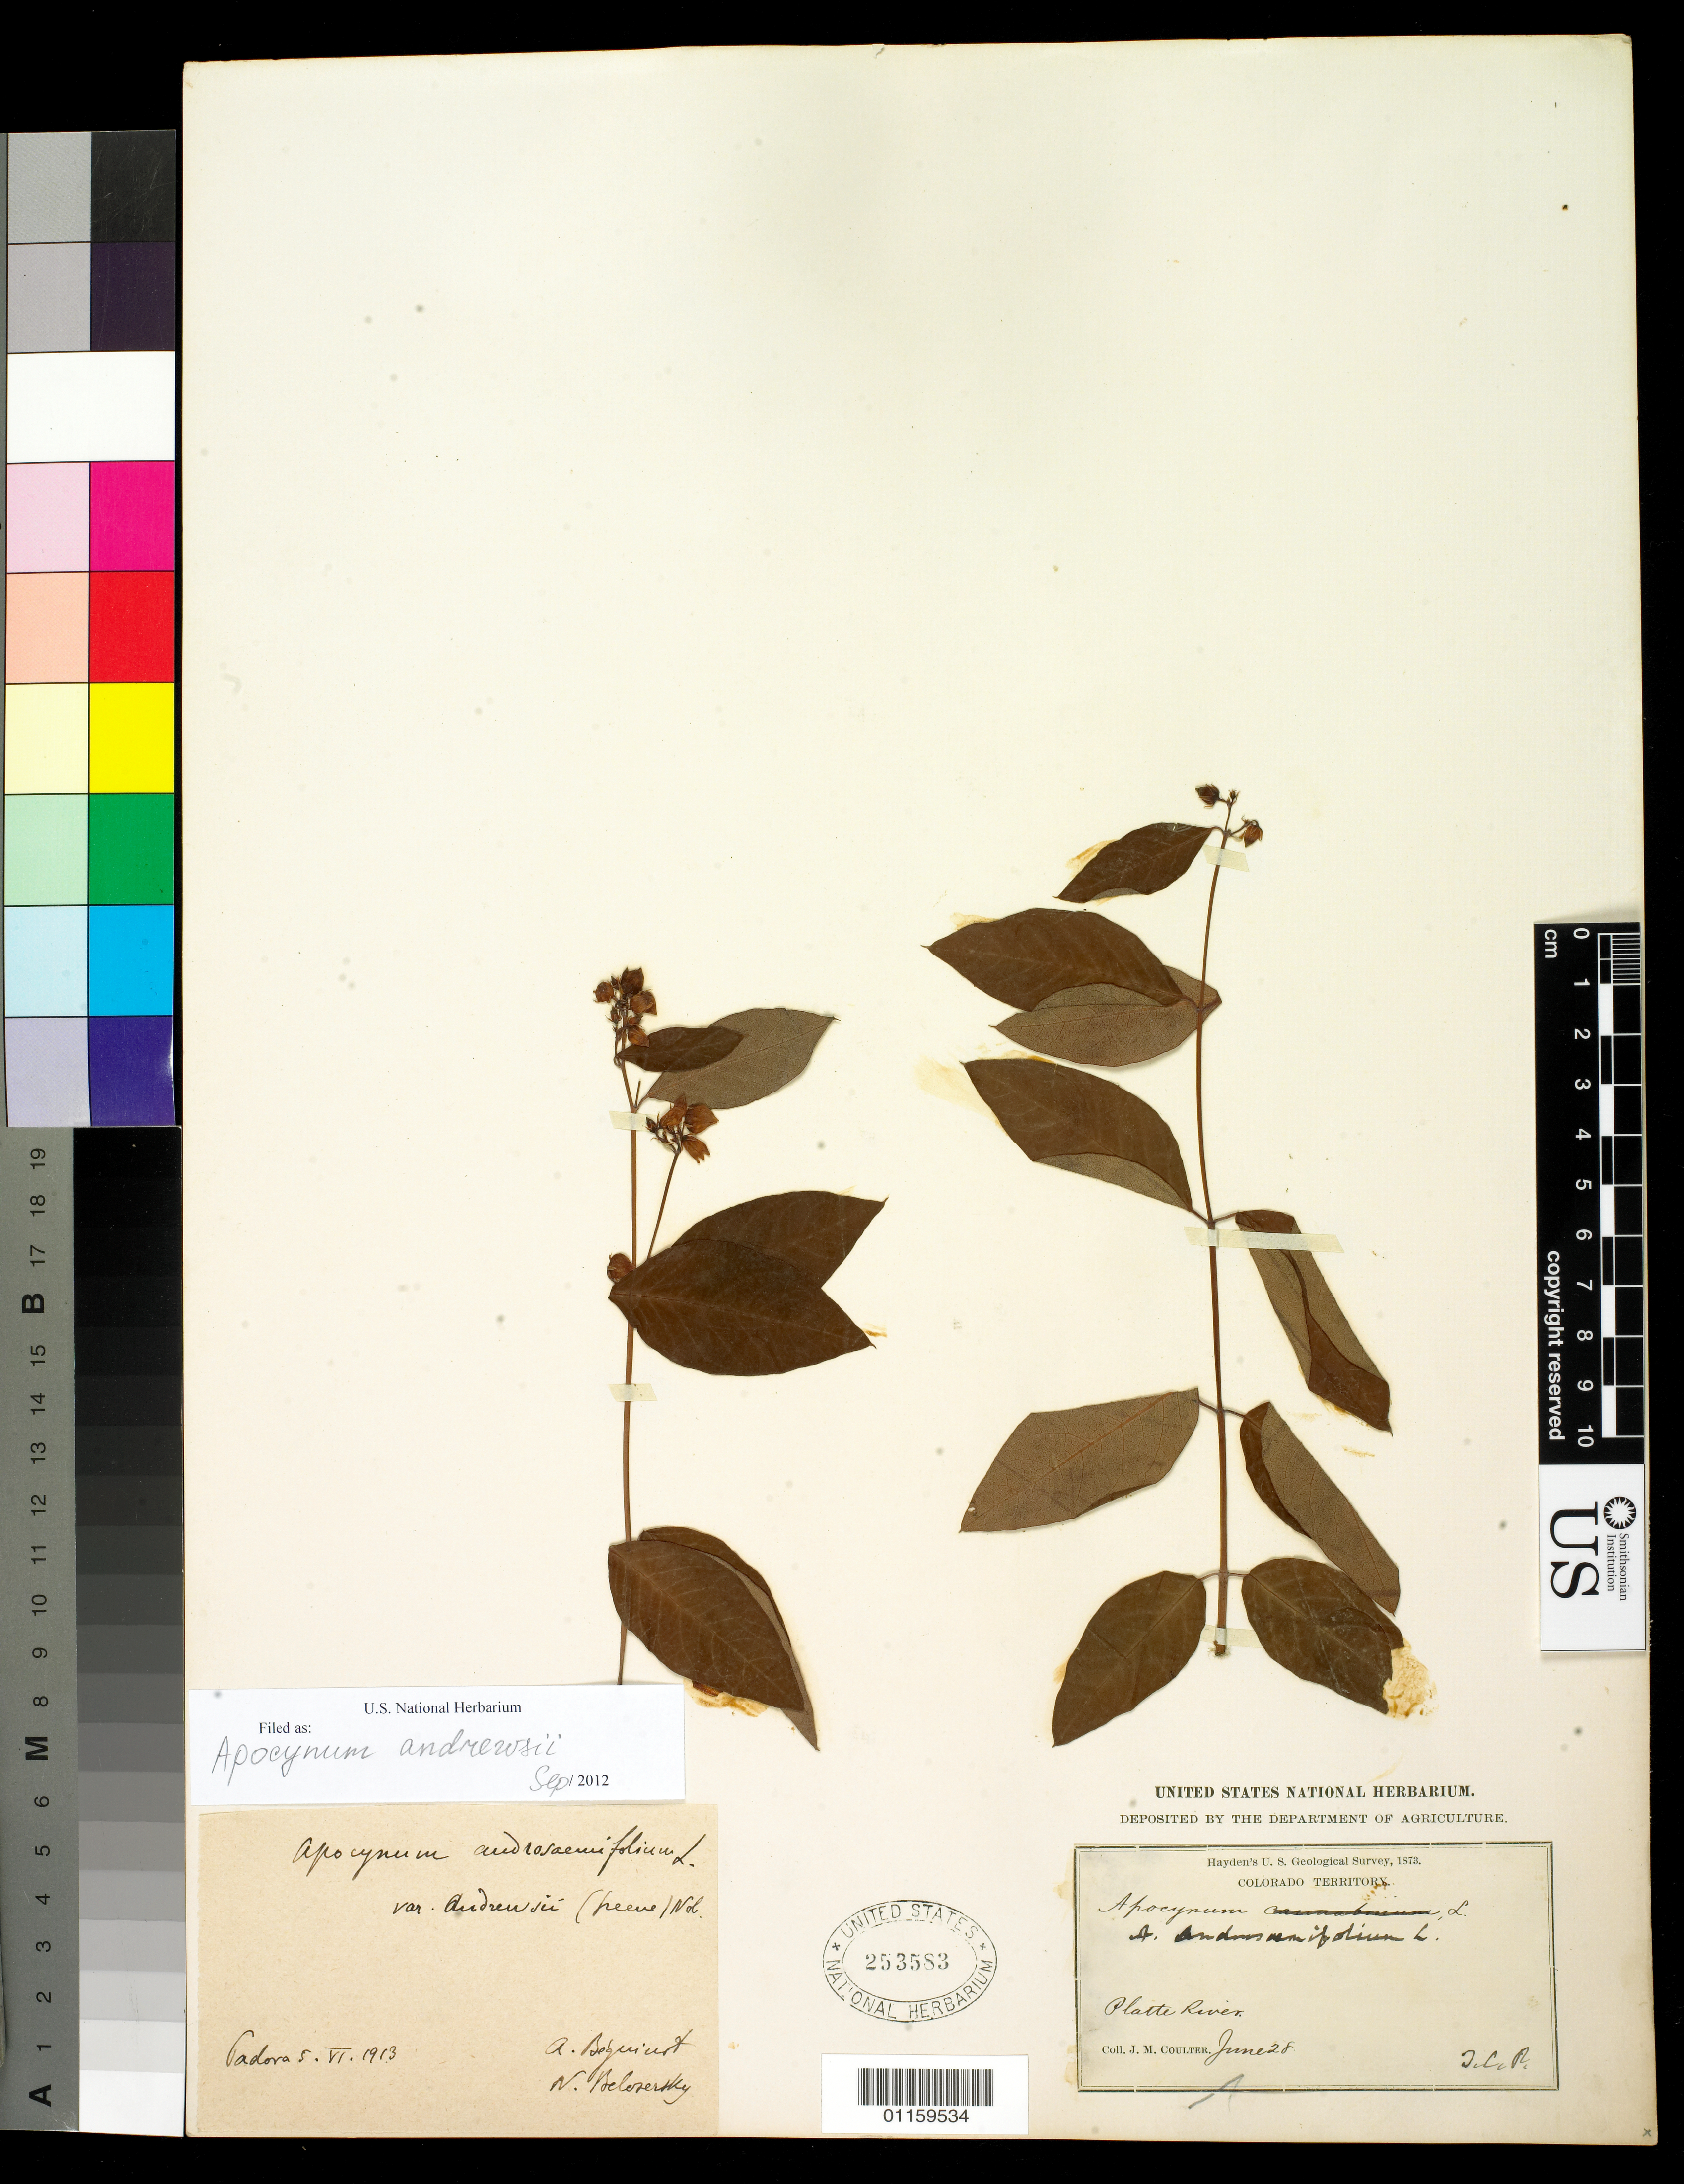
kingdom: Plantae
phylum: Tracheophyta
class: Magnoliopsida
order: Gentianales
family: Apocynaceae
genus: Apocynum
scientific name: Apocynum andrewsii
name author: Greene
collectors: J. M. Coulter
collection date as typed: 28 Jun 1873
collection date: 1873-06-28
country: United States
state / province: Colorado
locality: Platte River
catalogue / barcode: US 253583